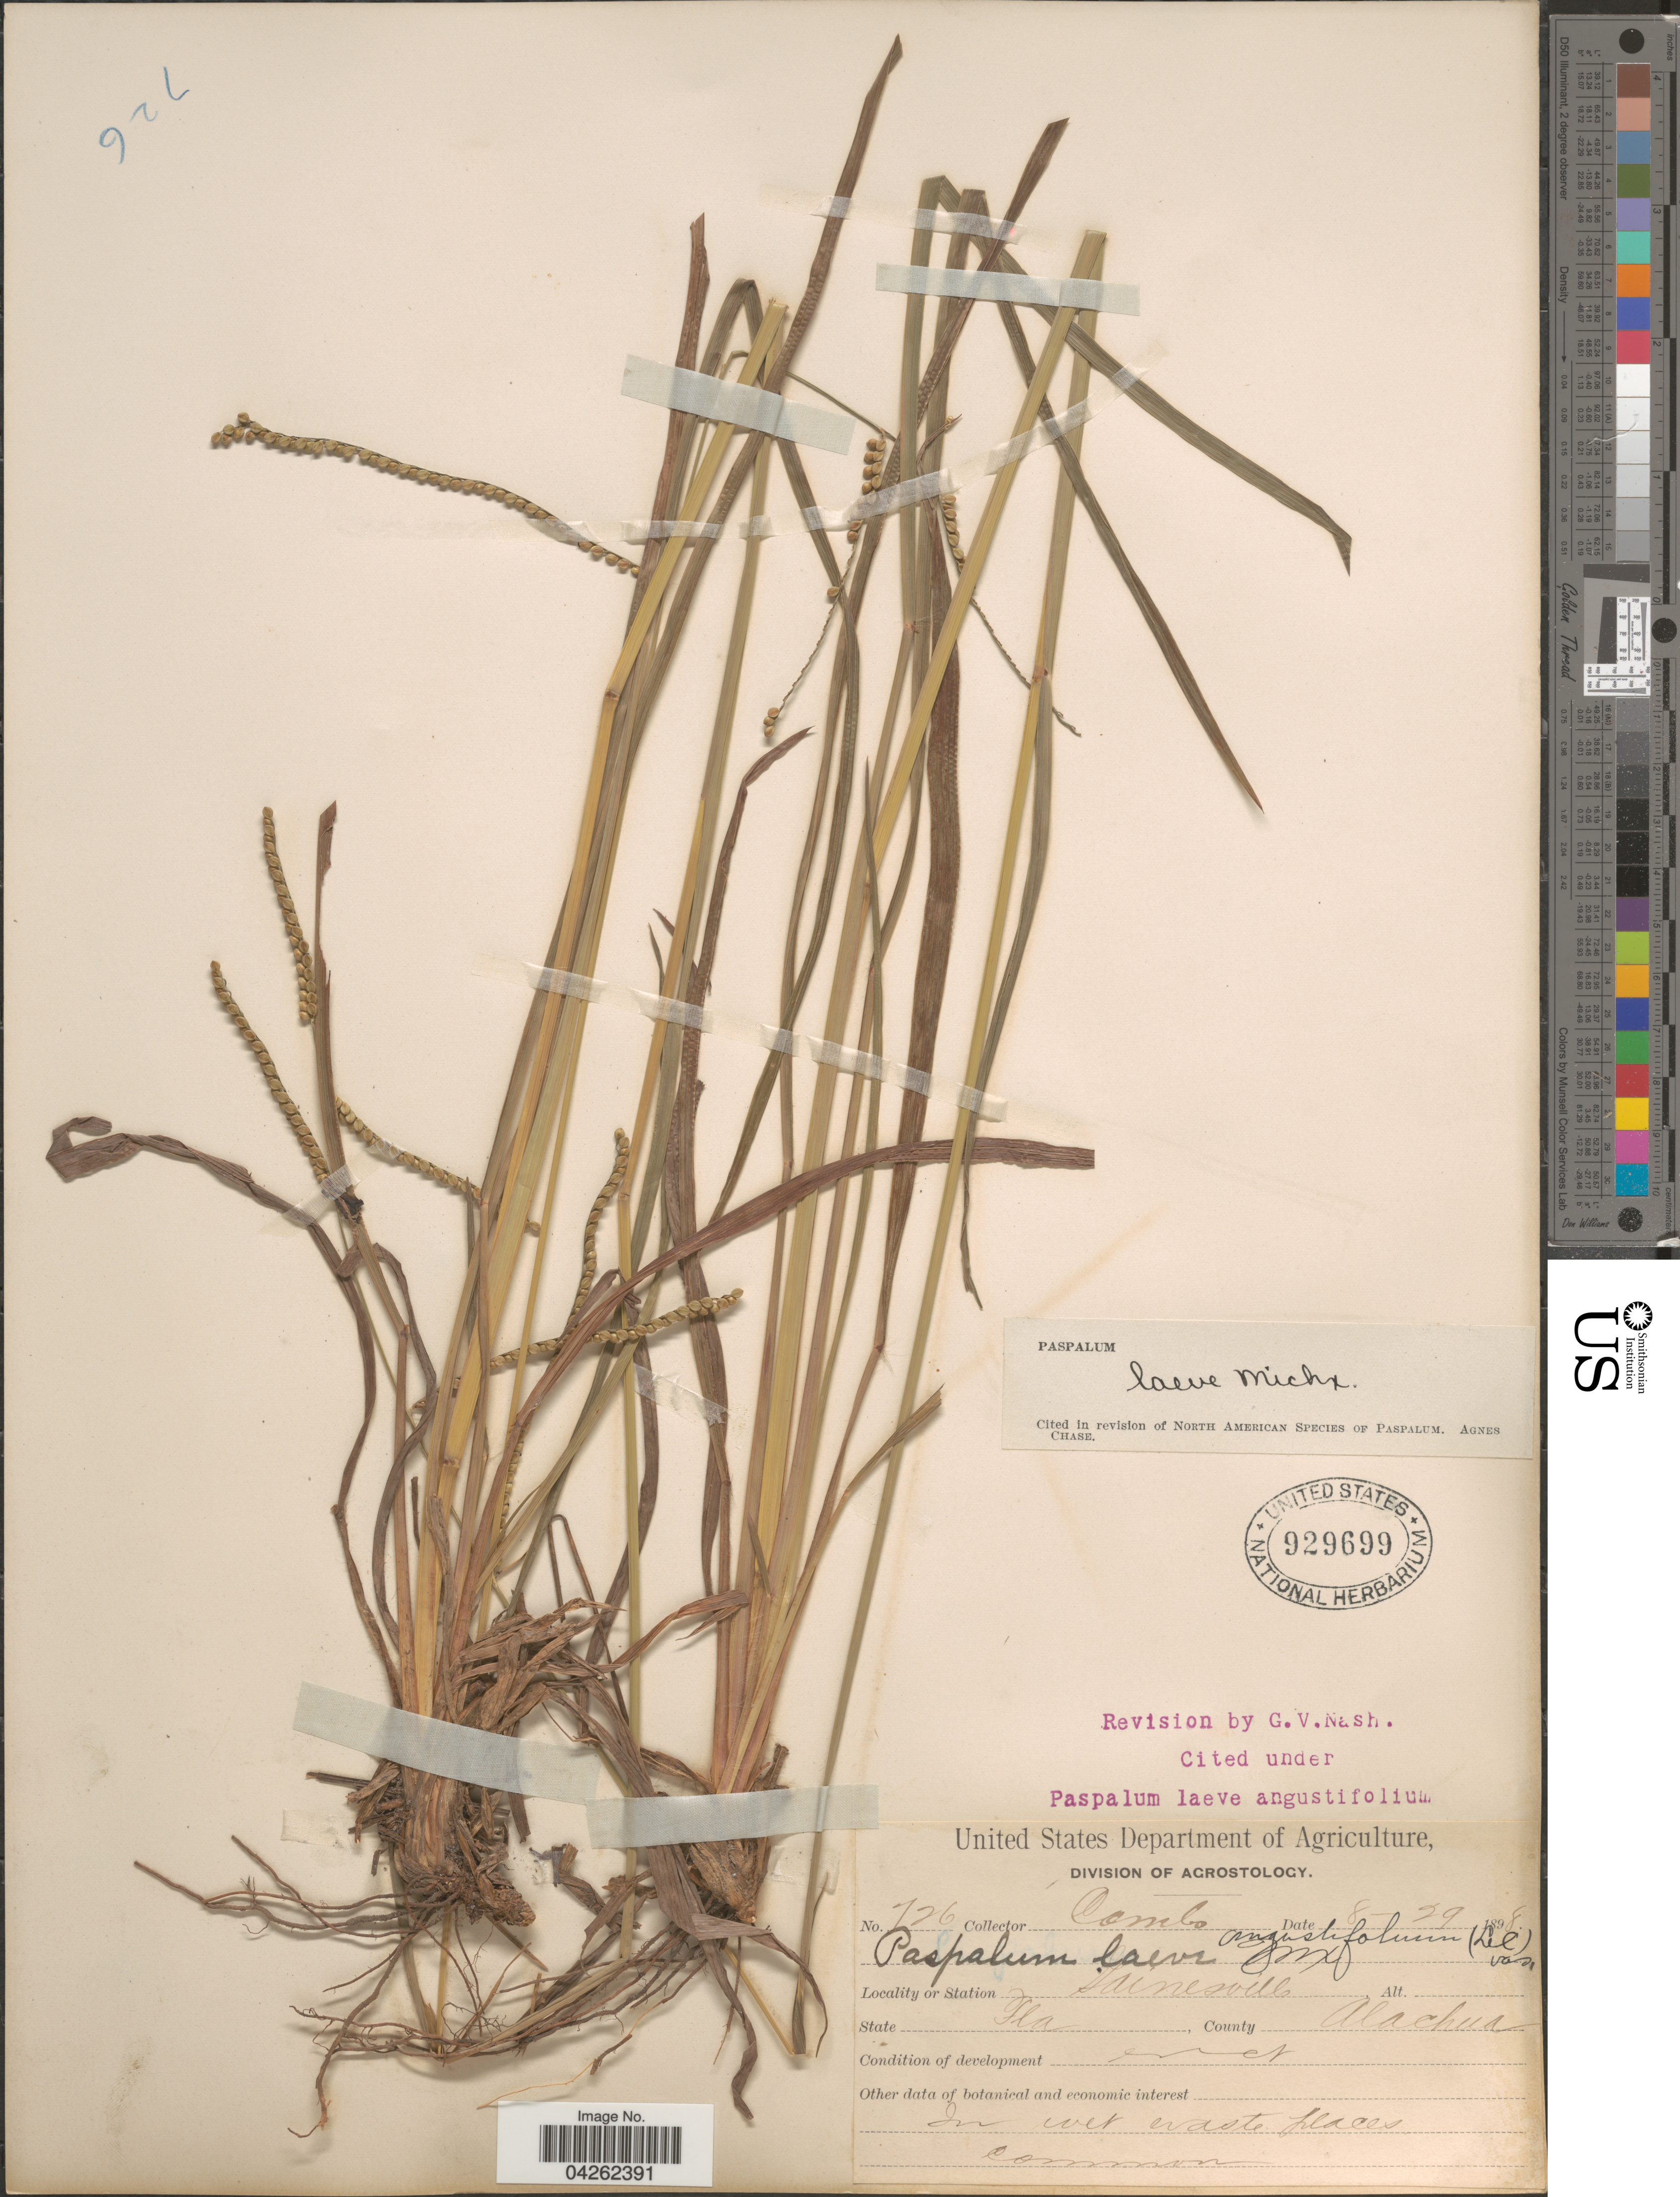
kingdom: Plantae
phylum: Tracheophyta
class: Liliopsida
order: Poales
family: Poaceae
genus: Paspalum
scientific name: Paspalum laeve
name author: Michx.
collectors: -. Combs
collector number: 726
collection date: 1898-08-29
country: United States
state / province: Florida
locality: Gainesville. County Alachua. In wet waste places.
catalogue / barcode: US 929699